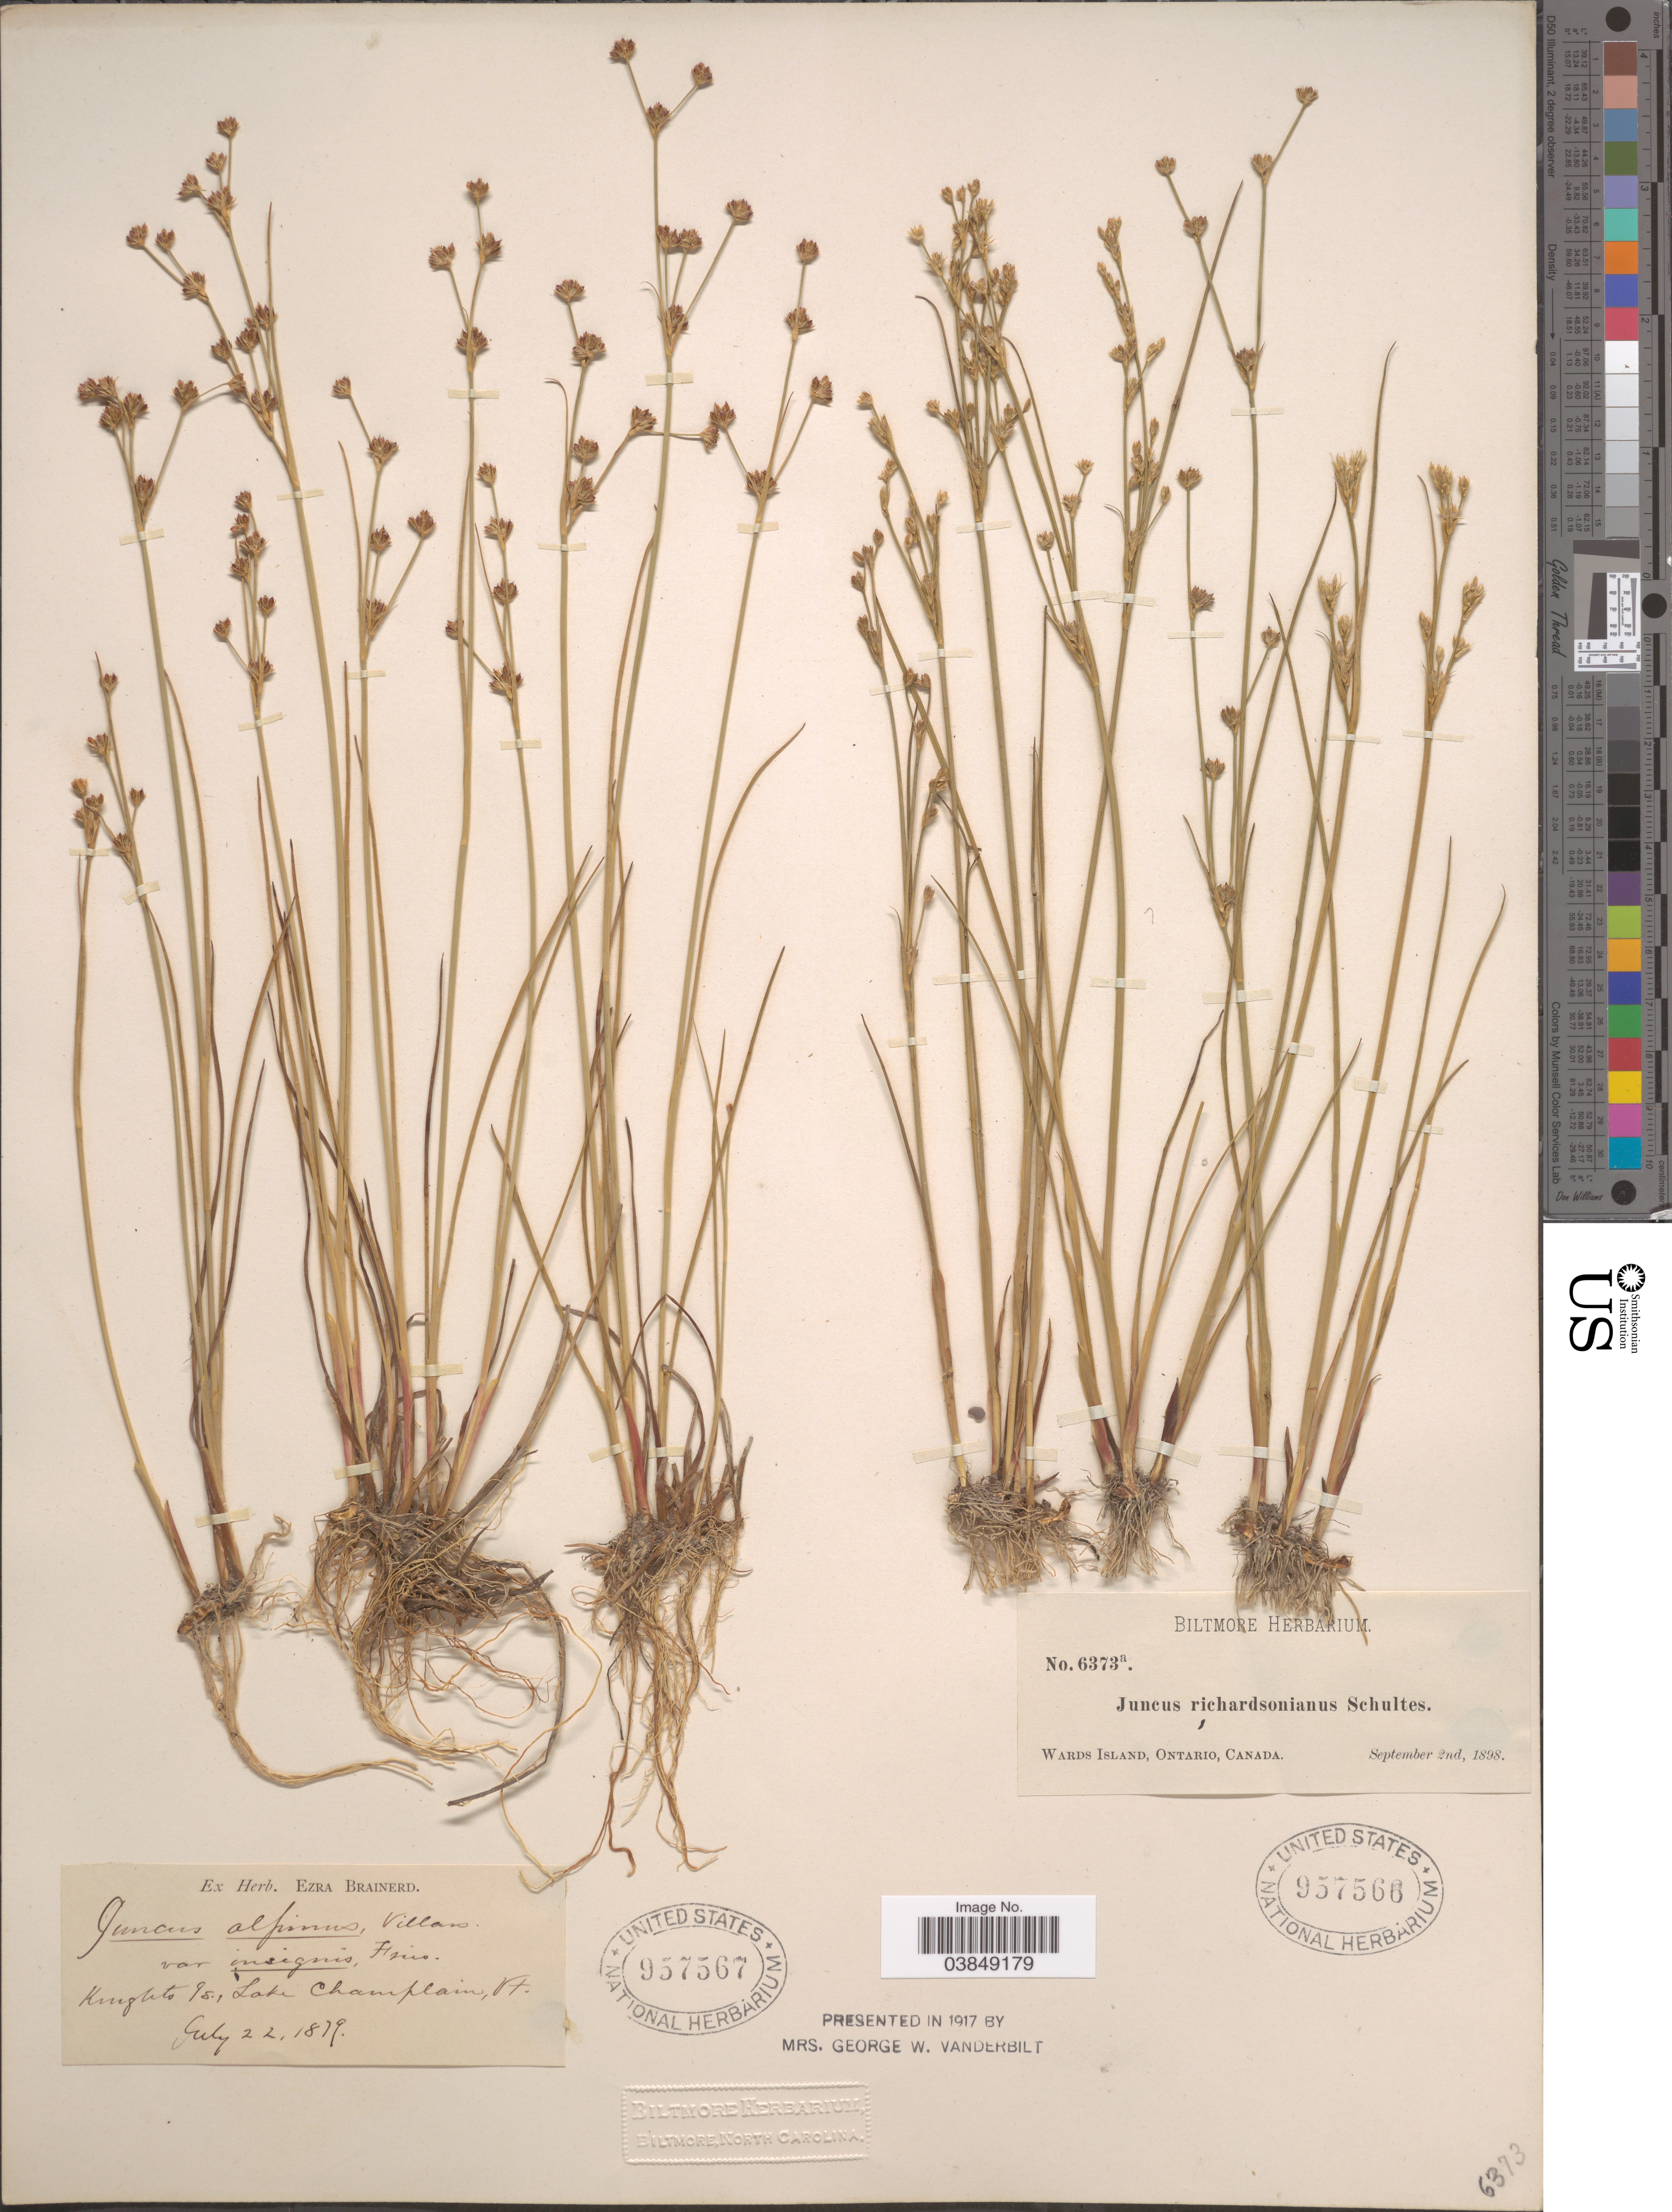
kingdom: Plantae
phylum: Tracheophyta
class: Liliopsida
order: Poales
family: Juncaceae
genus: Juncus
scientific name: Juncus alpinus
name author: Vill.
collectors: ex herb. Biltmore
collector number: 6373a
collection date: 1898-09-02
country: Canada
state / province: Ontario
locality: Wards Island.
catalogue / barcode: US 957566-2